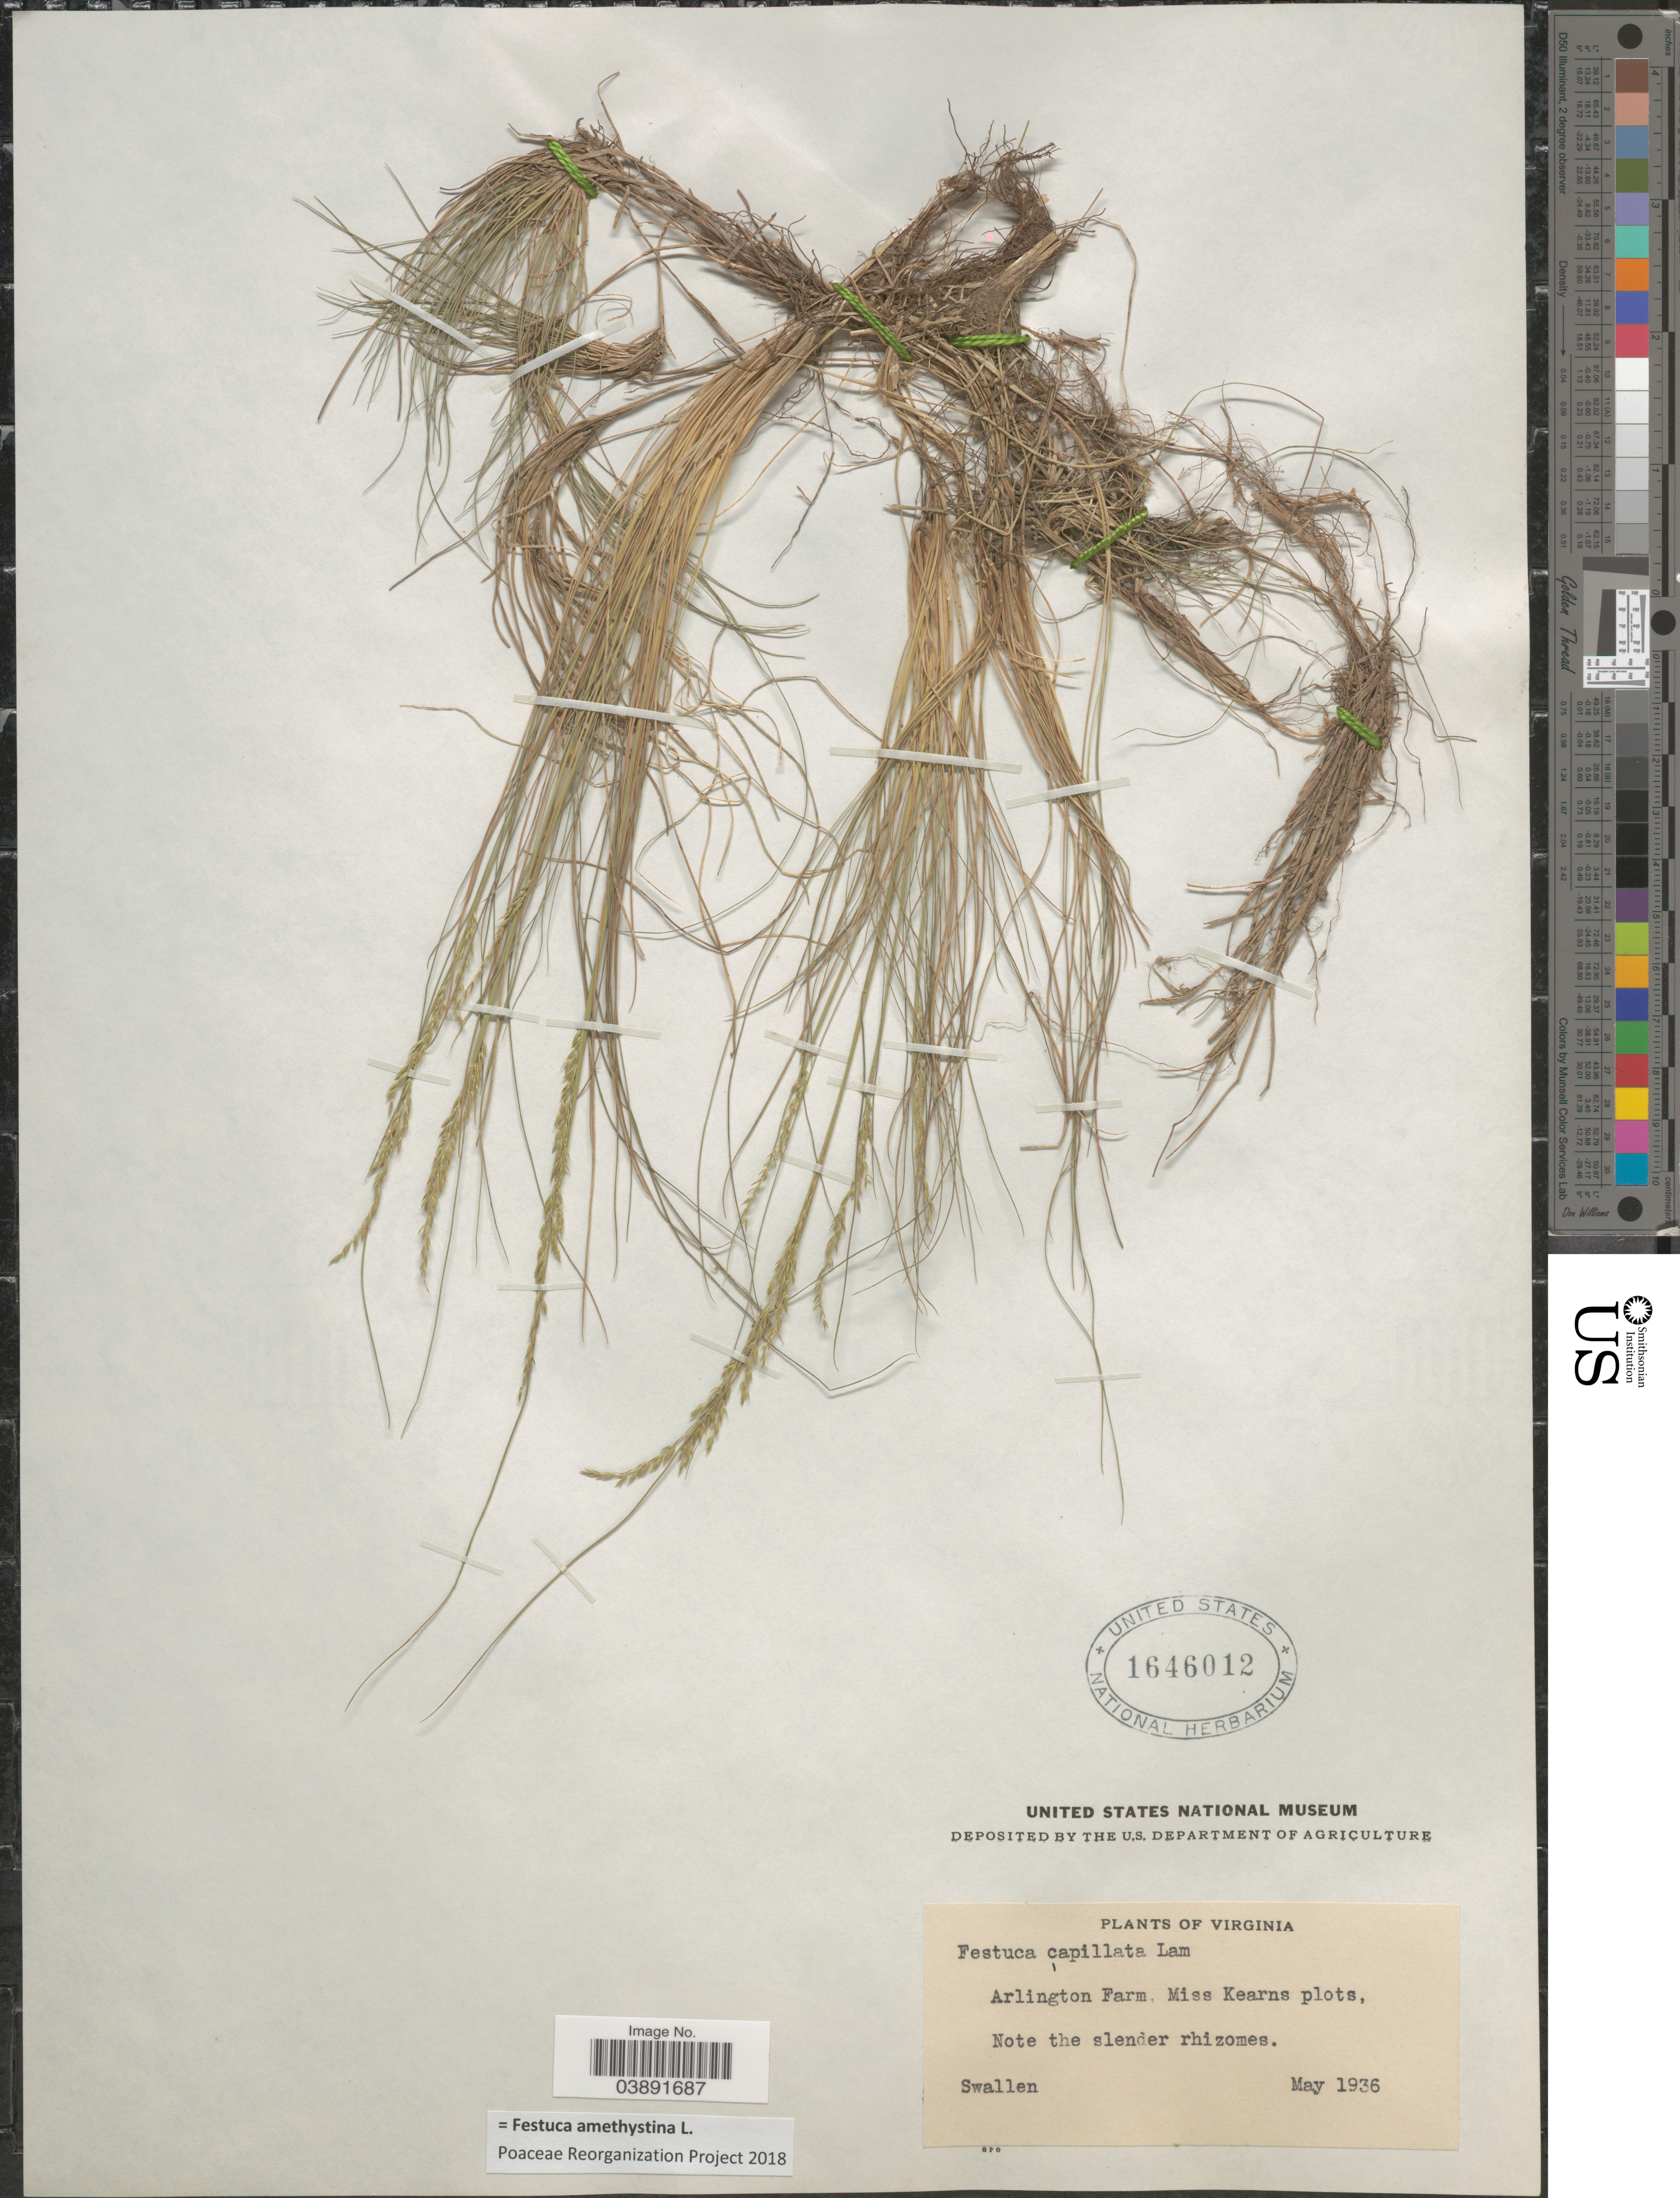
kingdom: Plantae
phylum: Tracheophyta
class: Liliopsida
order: Poales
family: Poaceae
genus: Festuca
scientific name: Festuca amethystina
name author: L.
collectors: Swallen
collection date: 1936-05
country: United States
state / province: Virginia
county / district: Arlington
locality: Arlington Farm, Miss Kearns plots.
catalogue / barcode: US 1646012